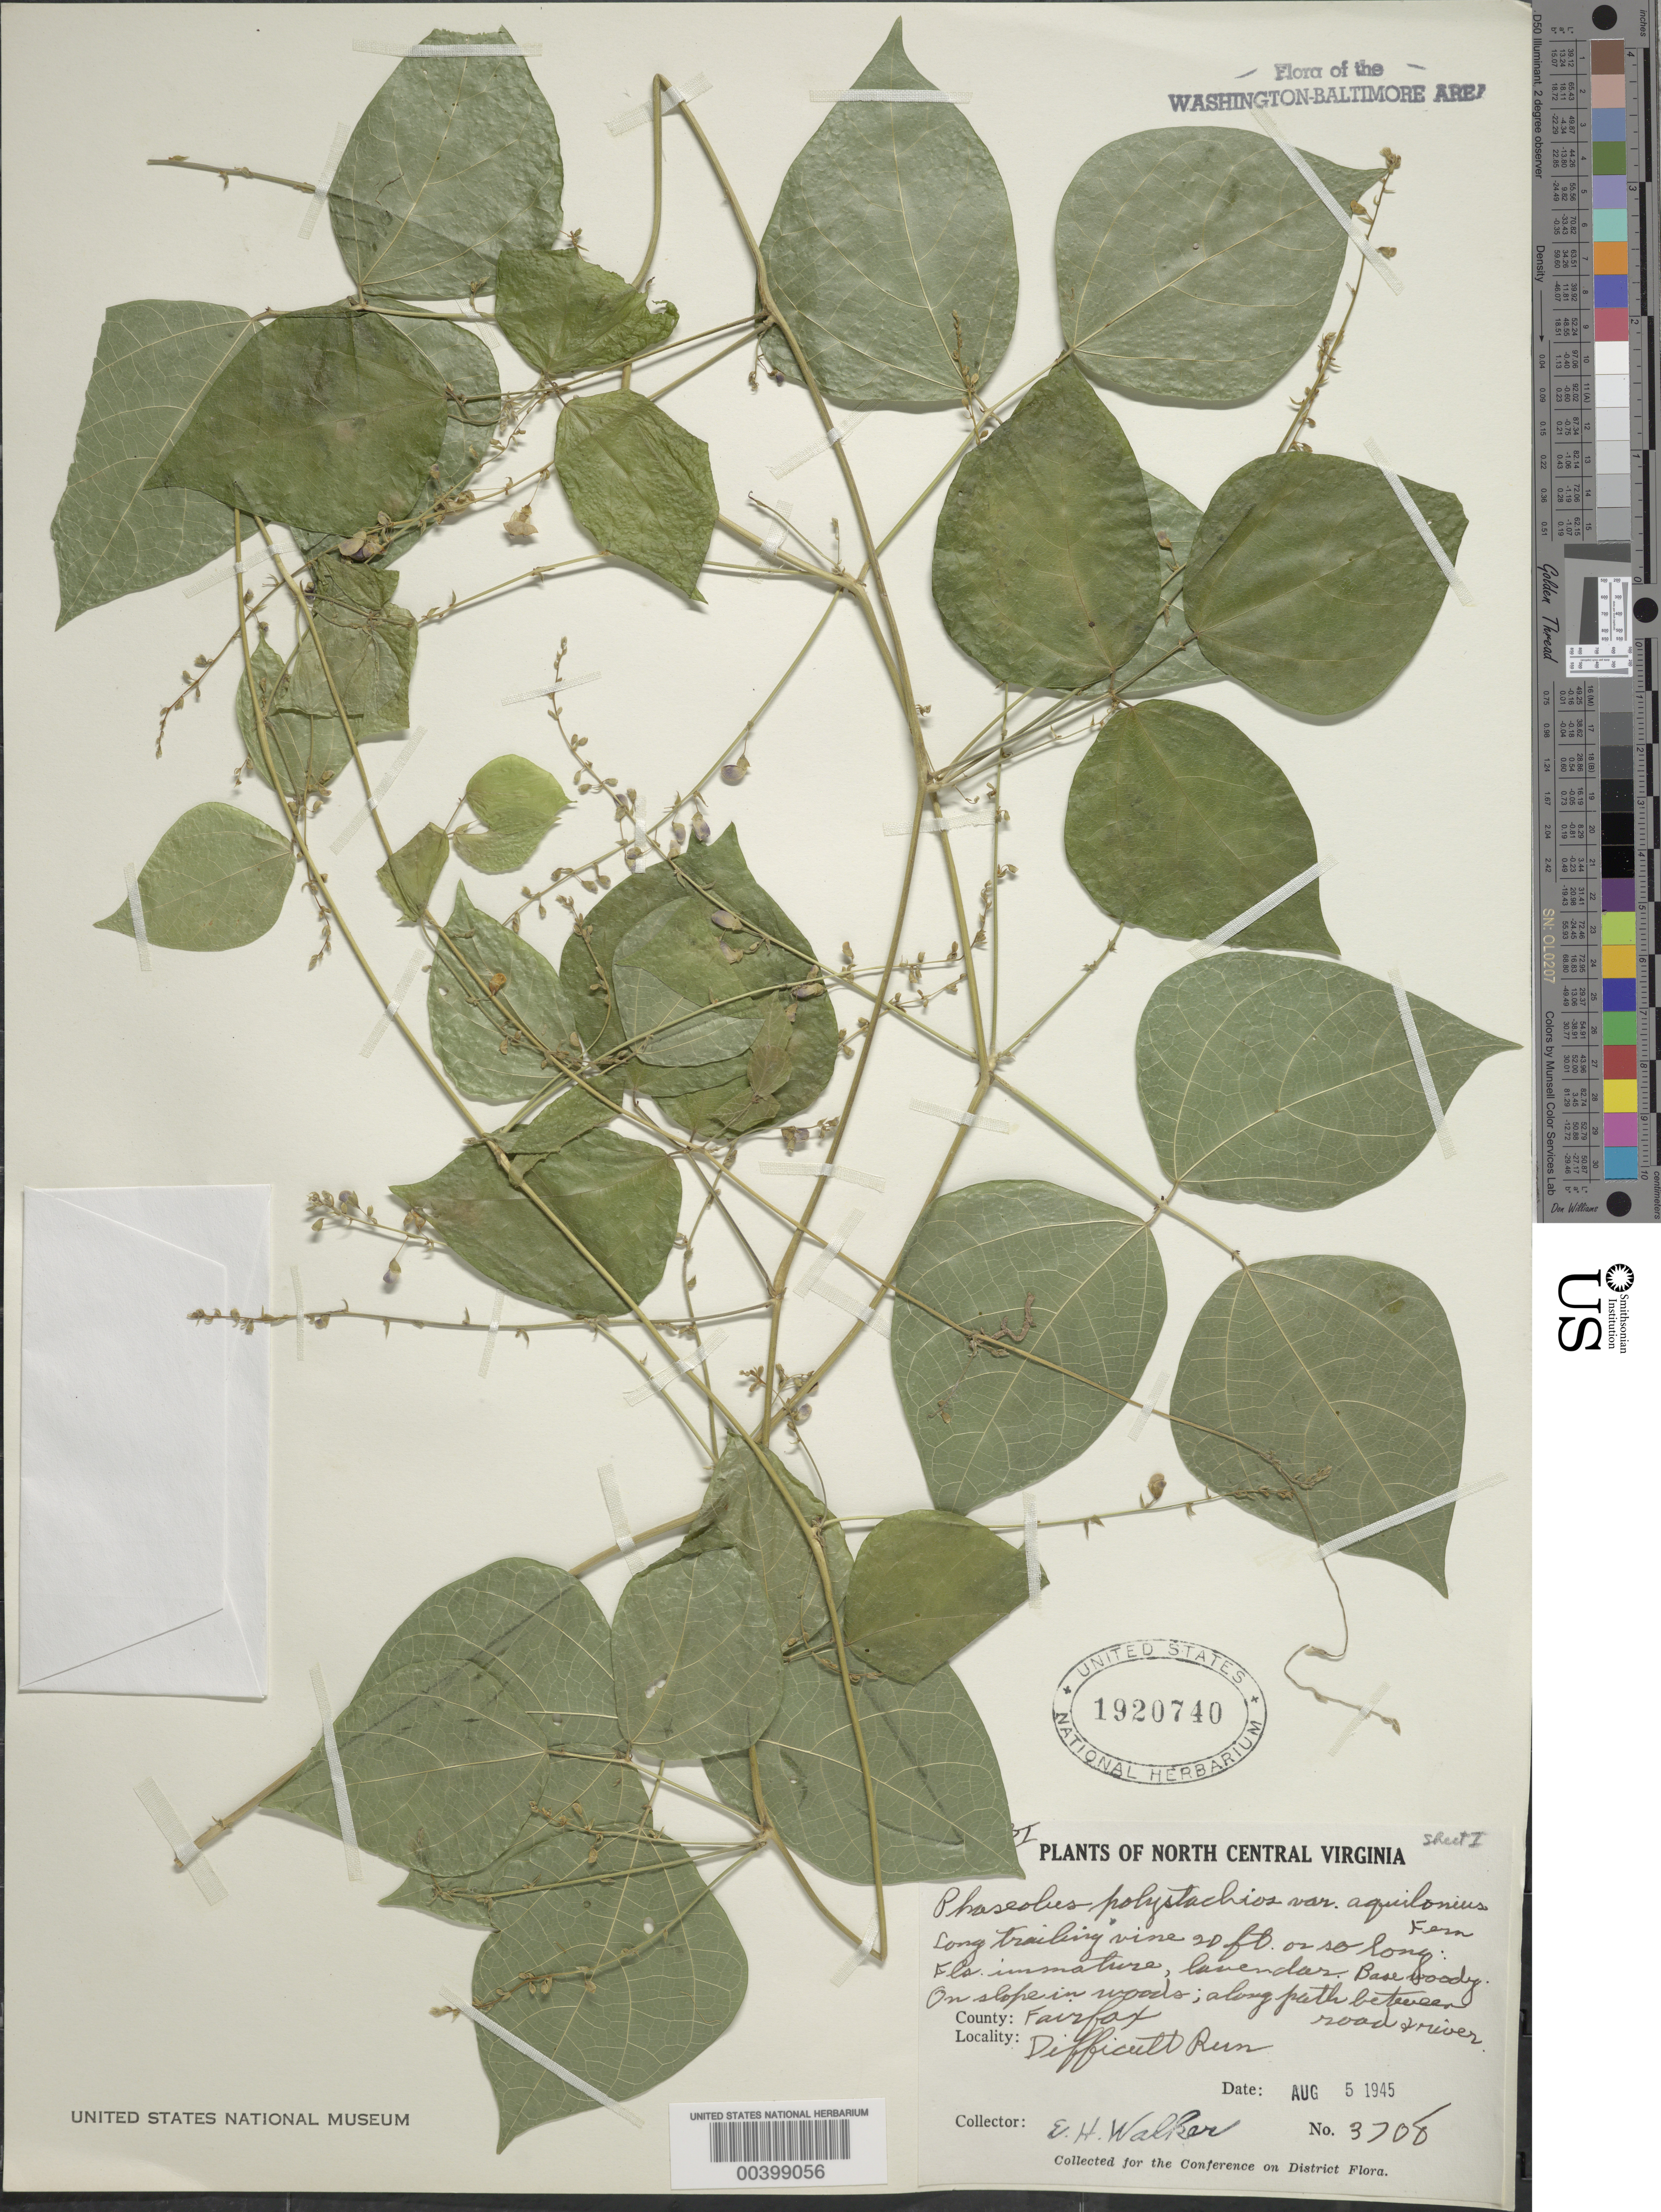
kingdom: Plantae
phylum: Tracheophyta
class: Magnoliopsida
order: Fabales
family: Fabaceae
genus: Phaseolus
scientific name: Phaseolus polystachios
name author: (L.) Britton, Stearns & Poggenb.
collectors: E. H. Walker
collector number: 3708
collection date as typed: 05 Aug 1945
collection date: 1945-08-05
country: United States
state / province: Virginia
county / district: Fairfax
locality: Difficult Run C. and O. Canal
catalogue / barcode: US 1920740